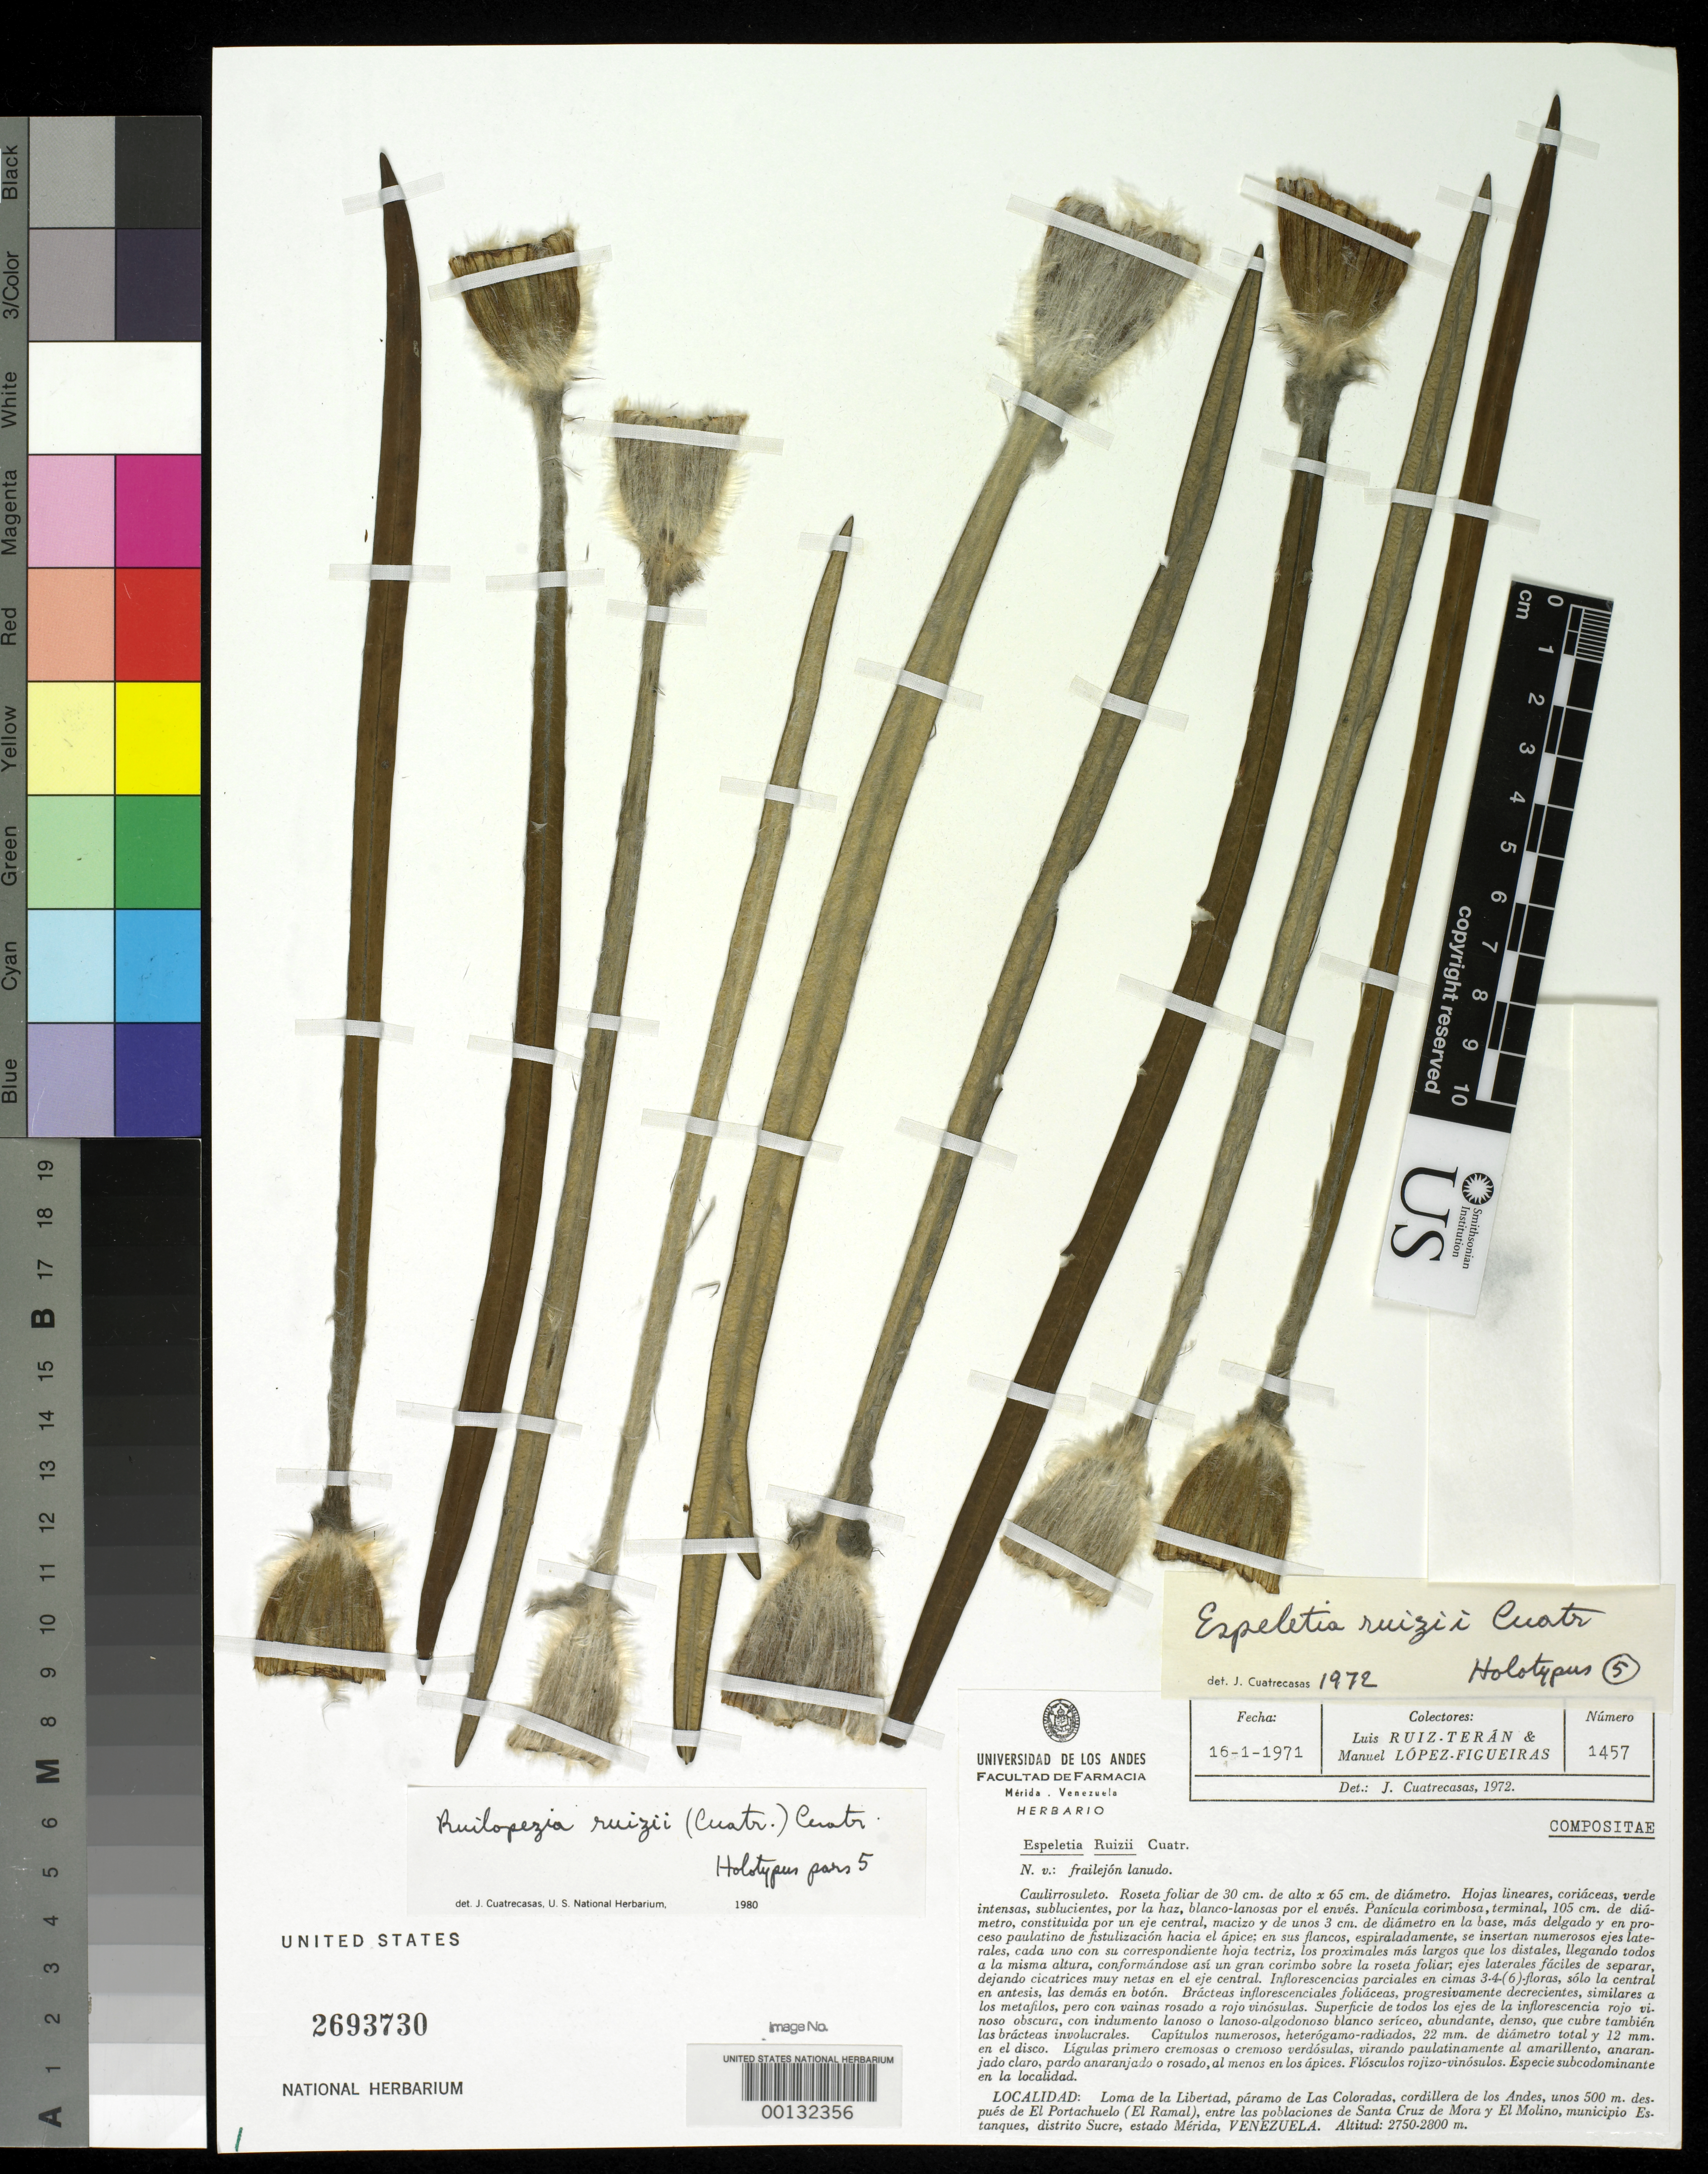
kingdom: Plantae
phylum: Tracheophyta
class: Magnoliopsida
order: Asterales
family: Asteraceae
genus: Espeletia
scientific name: Espeletia ruizii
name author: Cuatrec.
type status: Holotype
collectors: L. E. Ruíz-Terán & M. López Figueiras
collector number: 1457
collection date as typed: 16 Jan 1971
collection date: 1971-01-16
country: Venezuela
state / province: Mérida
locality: Loma de La Libertad, Páramo de Las Coloradas, Cordillera de Los Andes, between Santa Cruz de Mora and El Molino.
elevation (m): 2750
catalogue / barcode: US 2693730